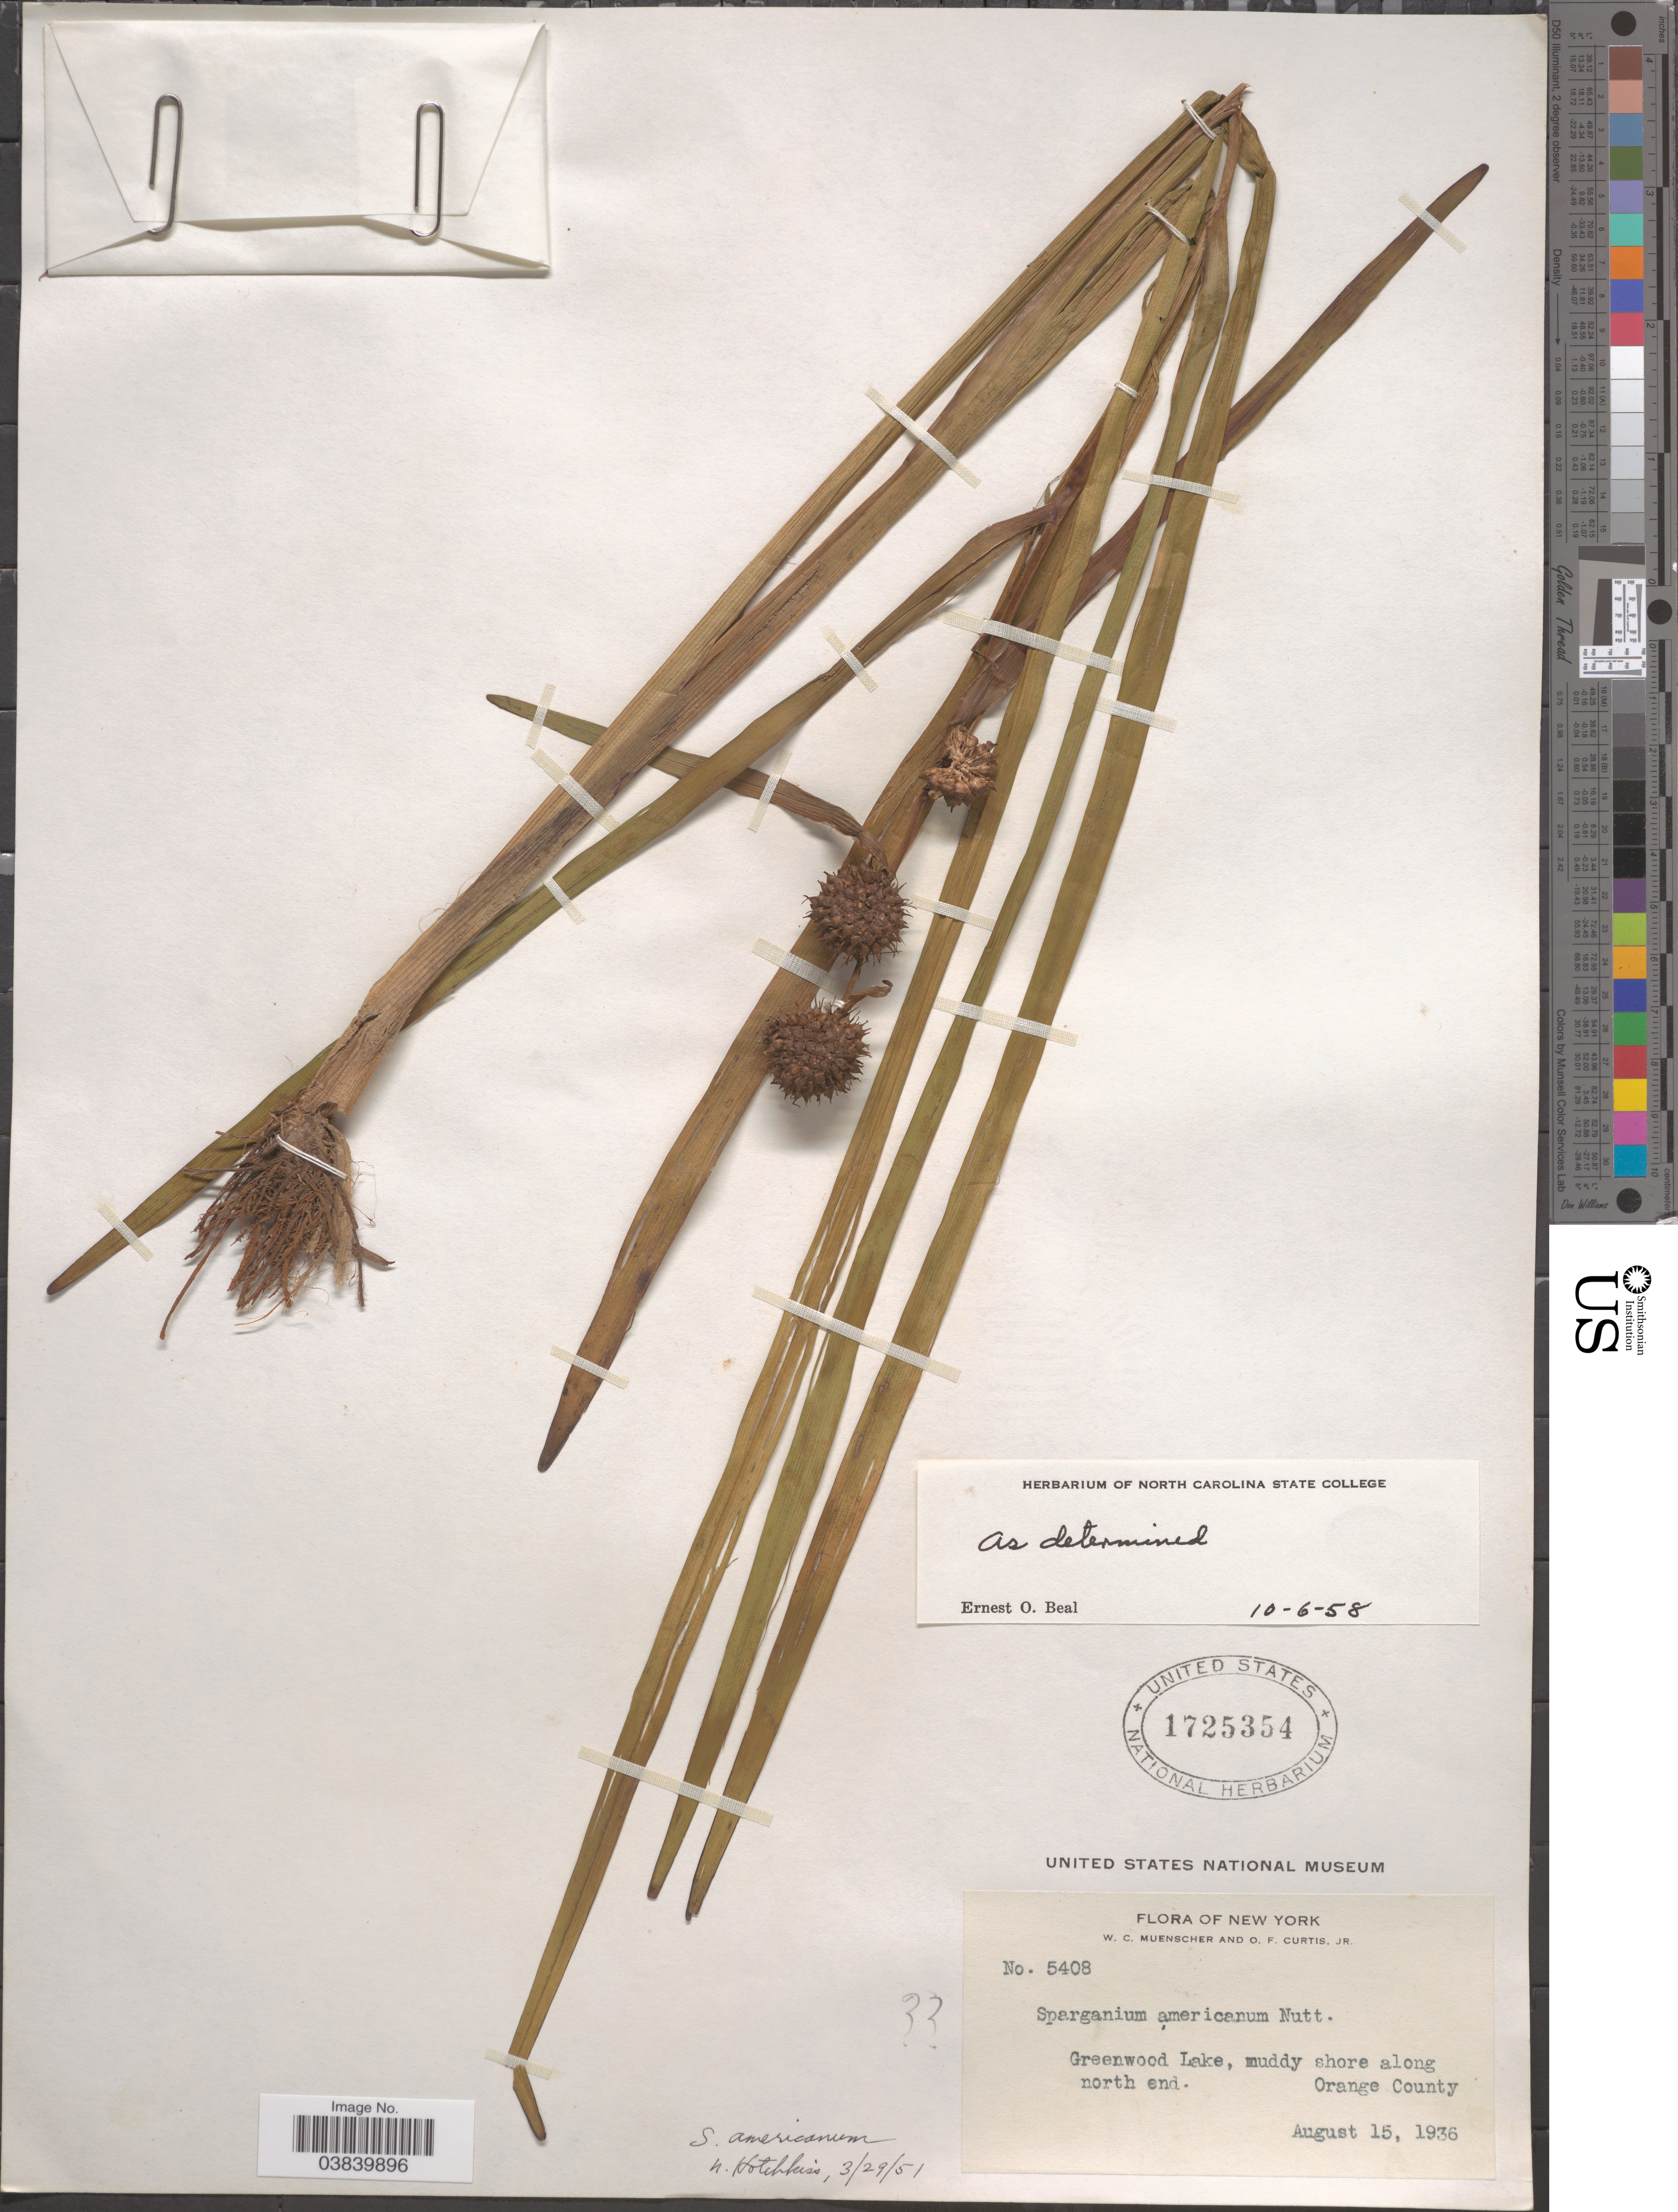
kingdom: Plantae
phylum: Tracheophyta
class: Liliopsida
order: Poales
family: Typhaceae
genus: Sparganium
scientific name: Sparganium americanum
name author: Nutt.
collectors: W. Muenscher & O. Curtis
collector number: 5408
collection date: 1936-08-15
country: United States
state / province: New York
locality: Greenwood Lake, muddy shore along north end. Orange County.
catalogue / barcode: US 1725354